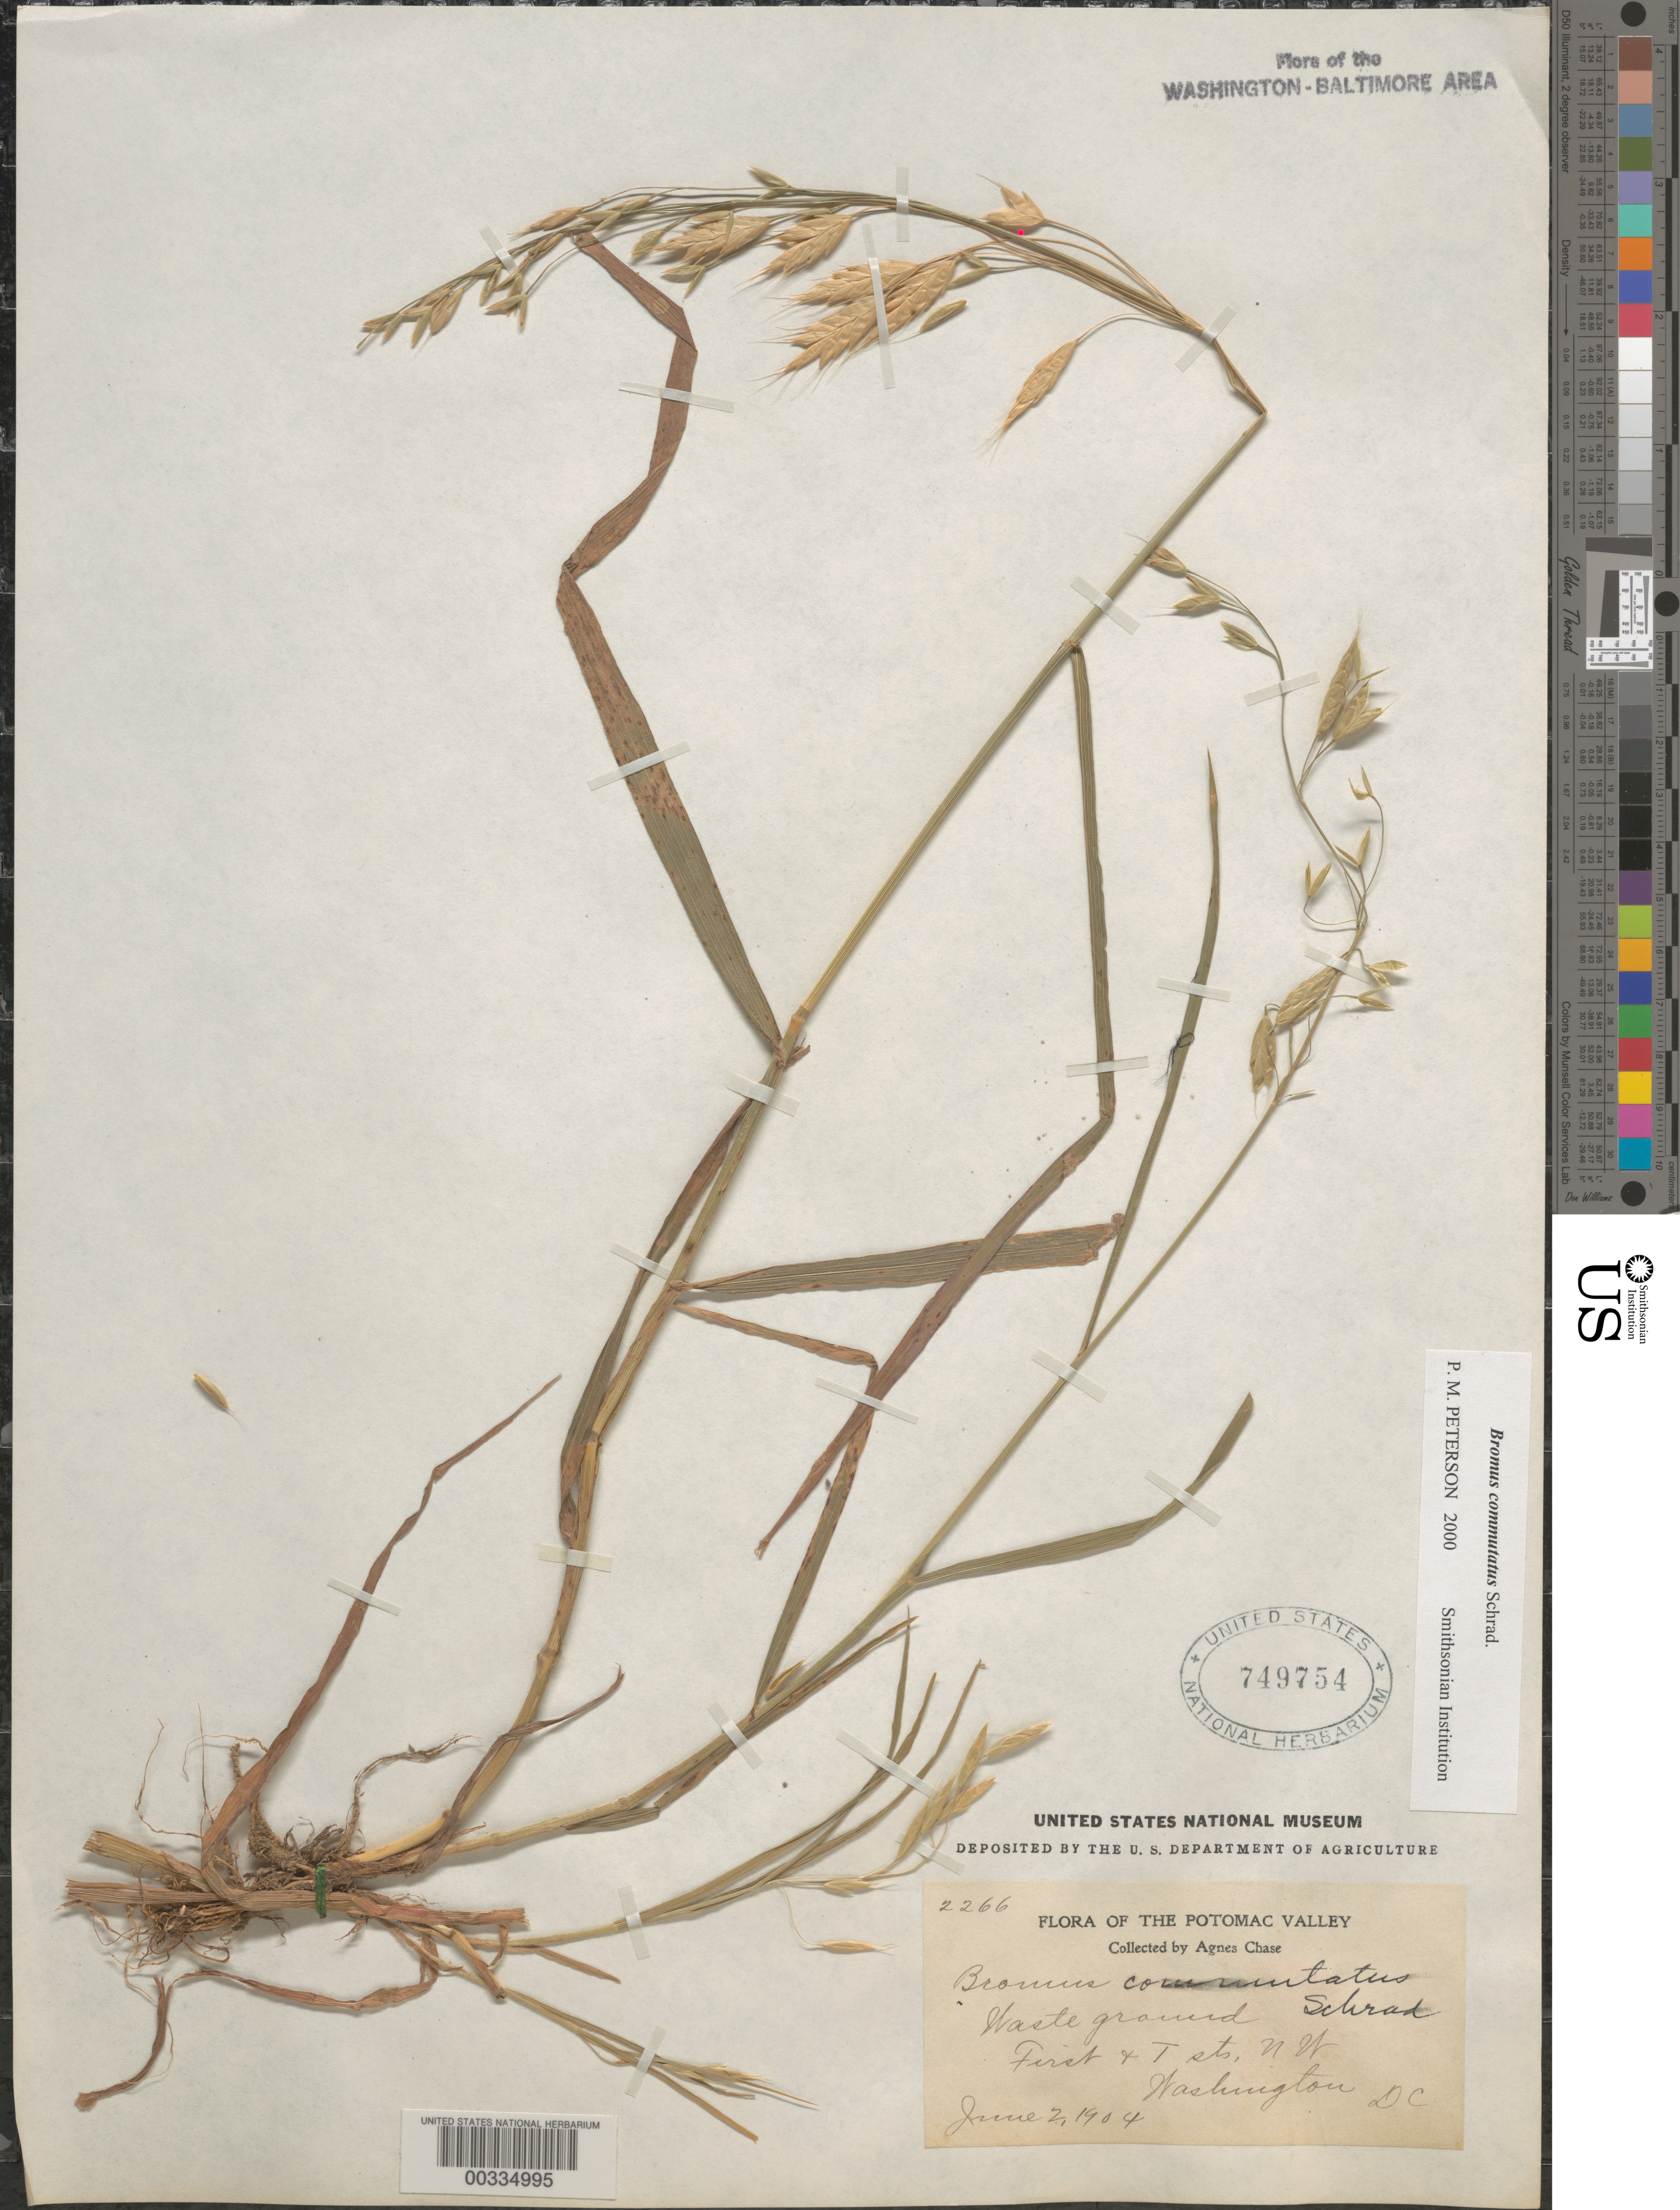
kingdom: Plantae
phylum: Tracheophyta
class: Liliopsida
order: Poales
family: Poaceae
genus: Bromus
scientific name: Bromus commutatus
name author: Schrad.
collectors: A. Chase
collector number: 2266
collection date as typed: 02 Jun 1904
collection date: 1904-06-02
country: United States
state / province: District of Columbia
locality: First & T Sts, Nw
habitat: Waste ground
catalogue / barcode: US 749754